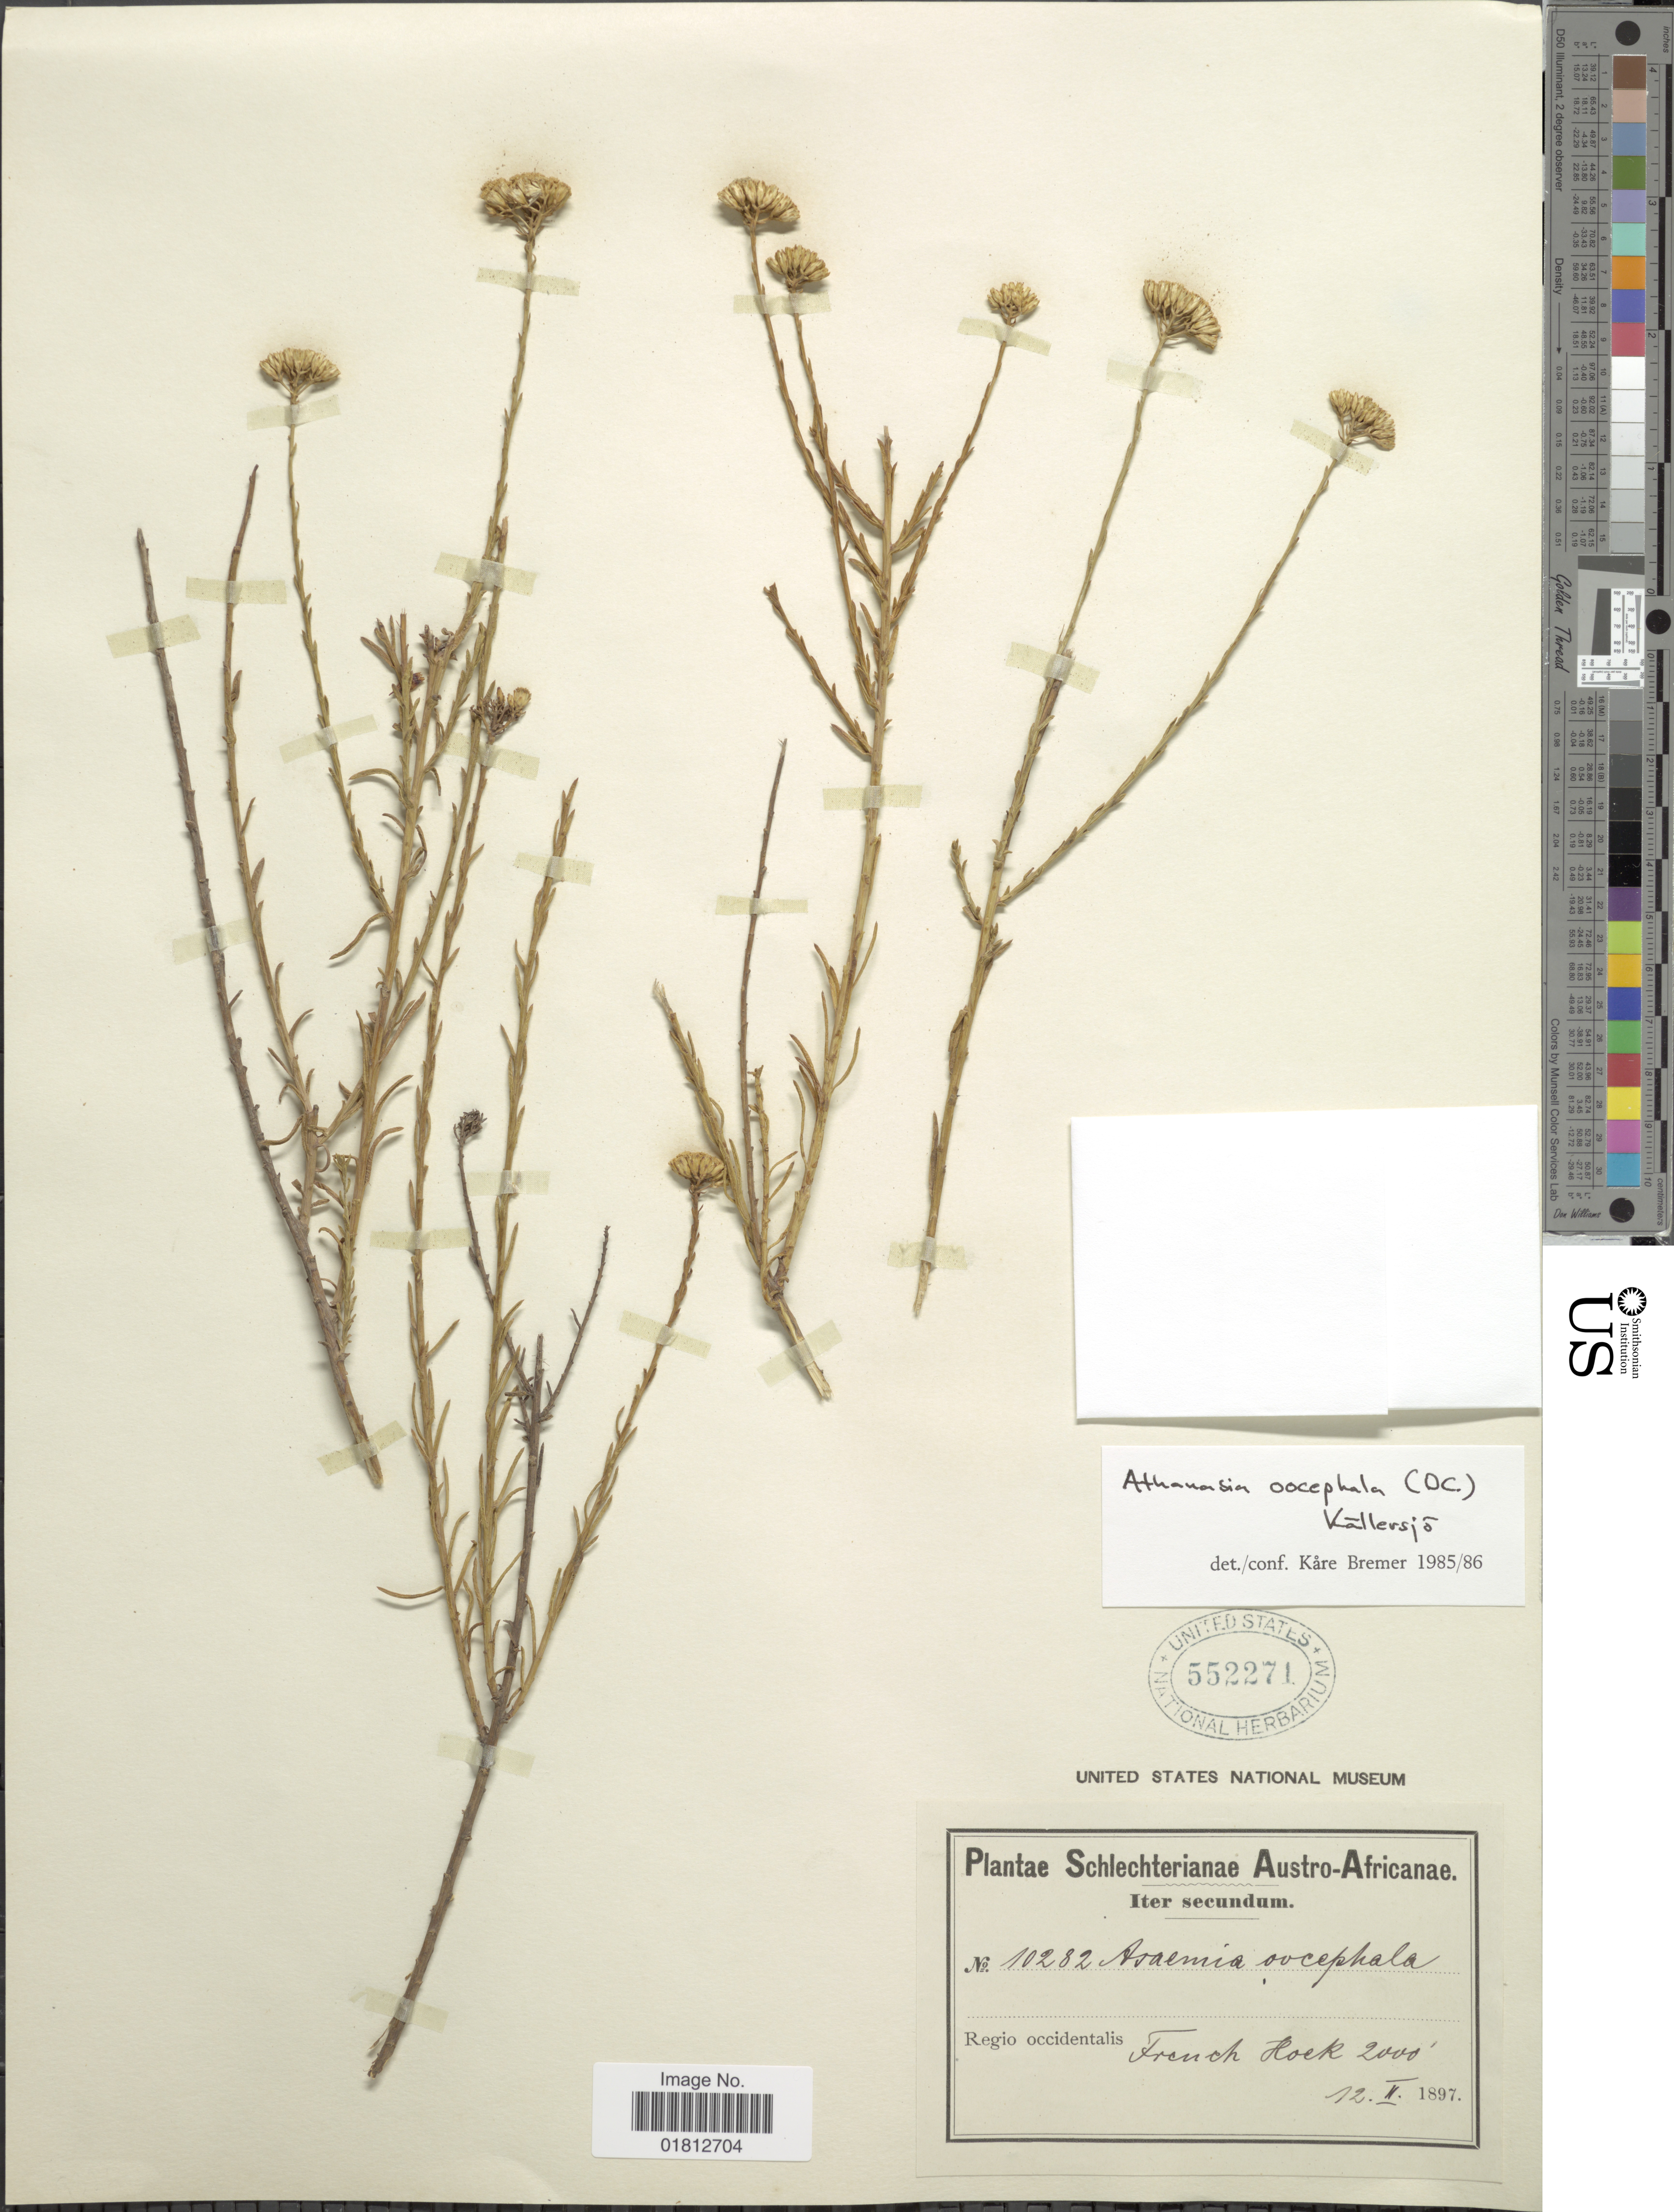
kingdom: Plantae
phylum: Tracheophyta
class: Magnoliopsida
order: Asterales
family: Asteraceae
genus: Athanasia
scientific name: Athanasia oocephala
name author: Källersjö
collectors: Schlechter, --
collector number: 10282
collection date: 1897-02-12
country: South Africa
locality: Austro-Africanae, French Hook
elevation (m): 610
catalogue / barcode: US 552271